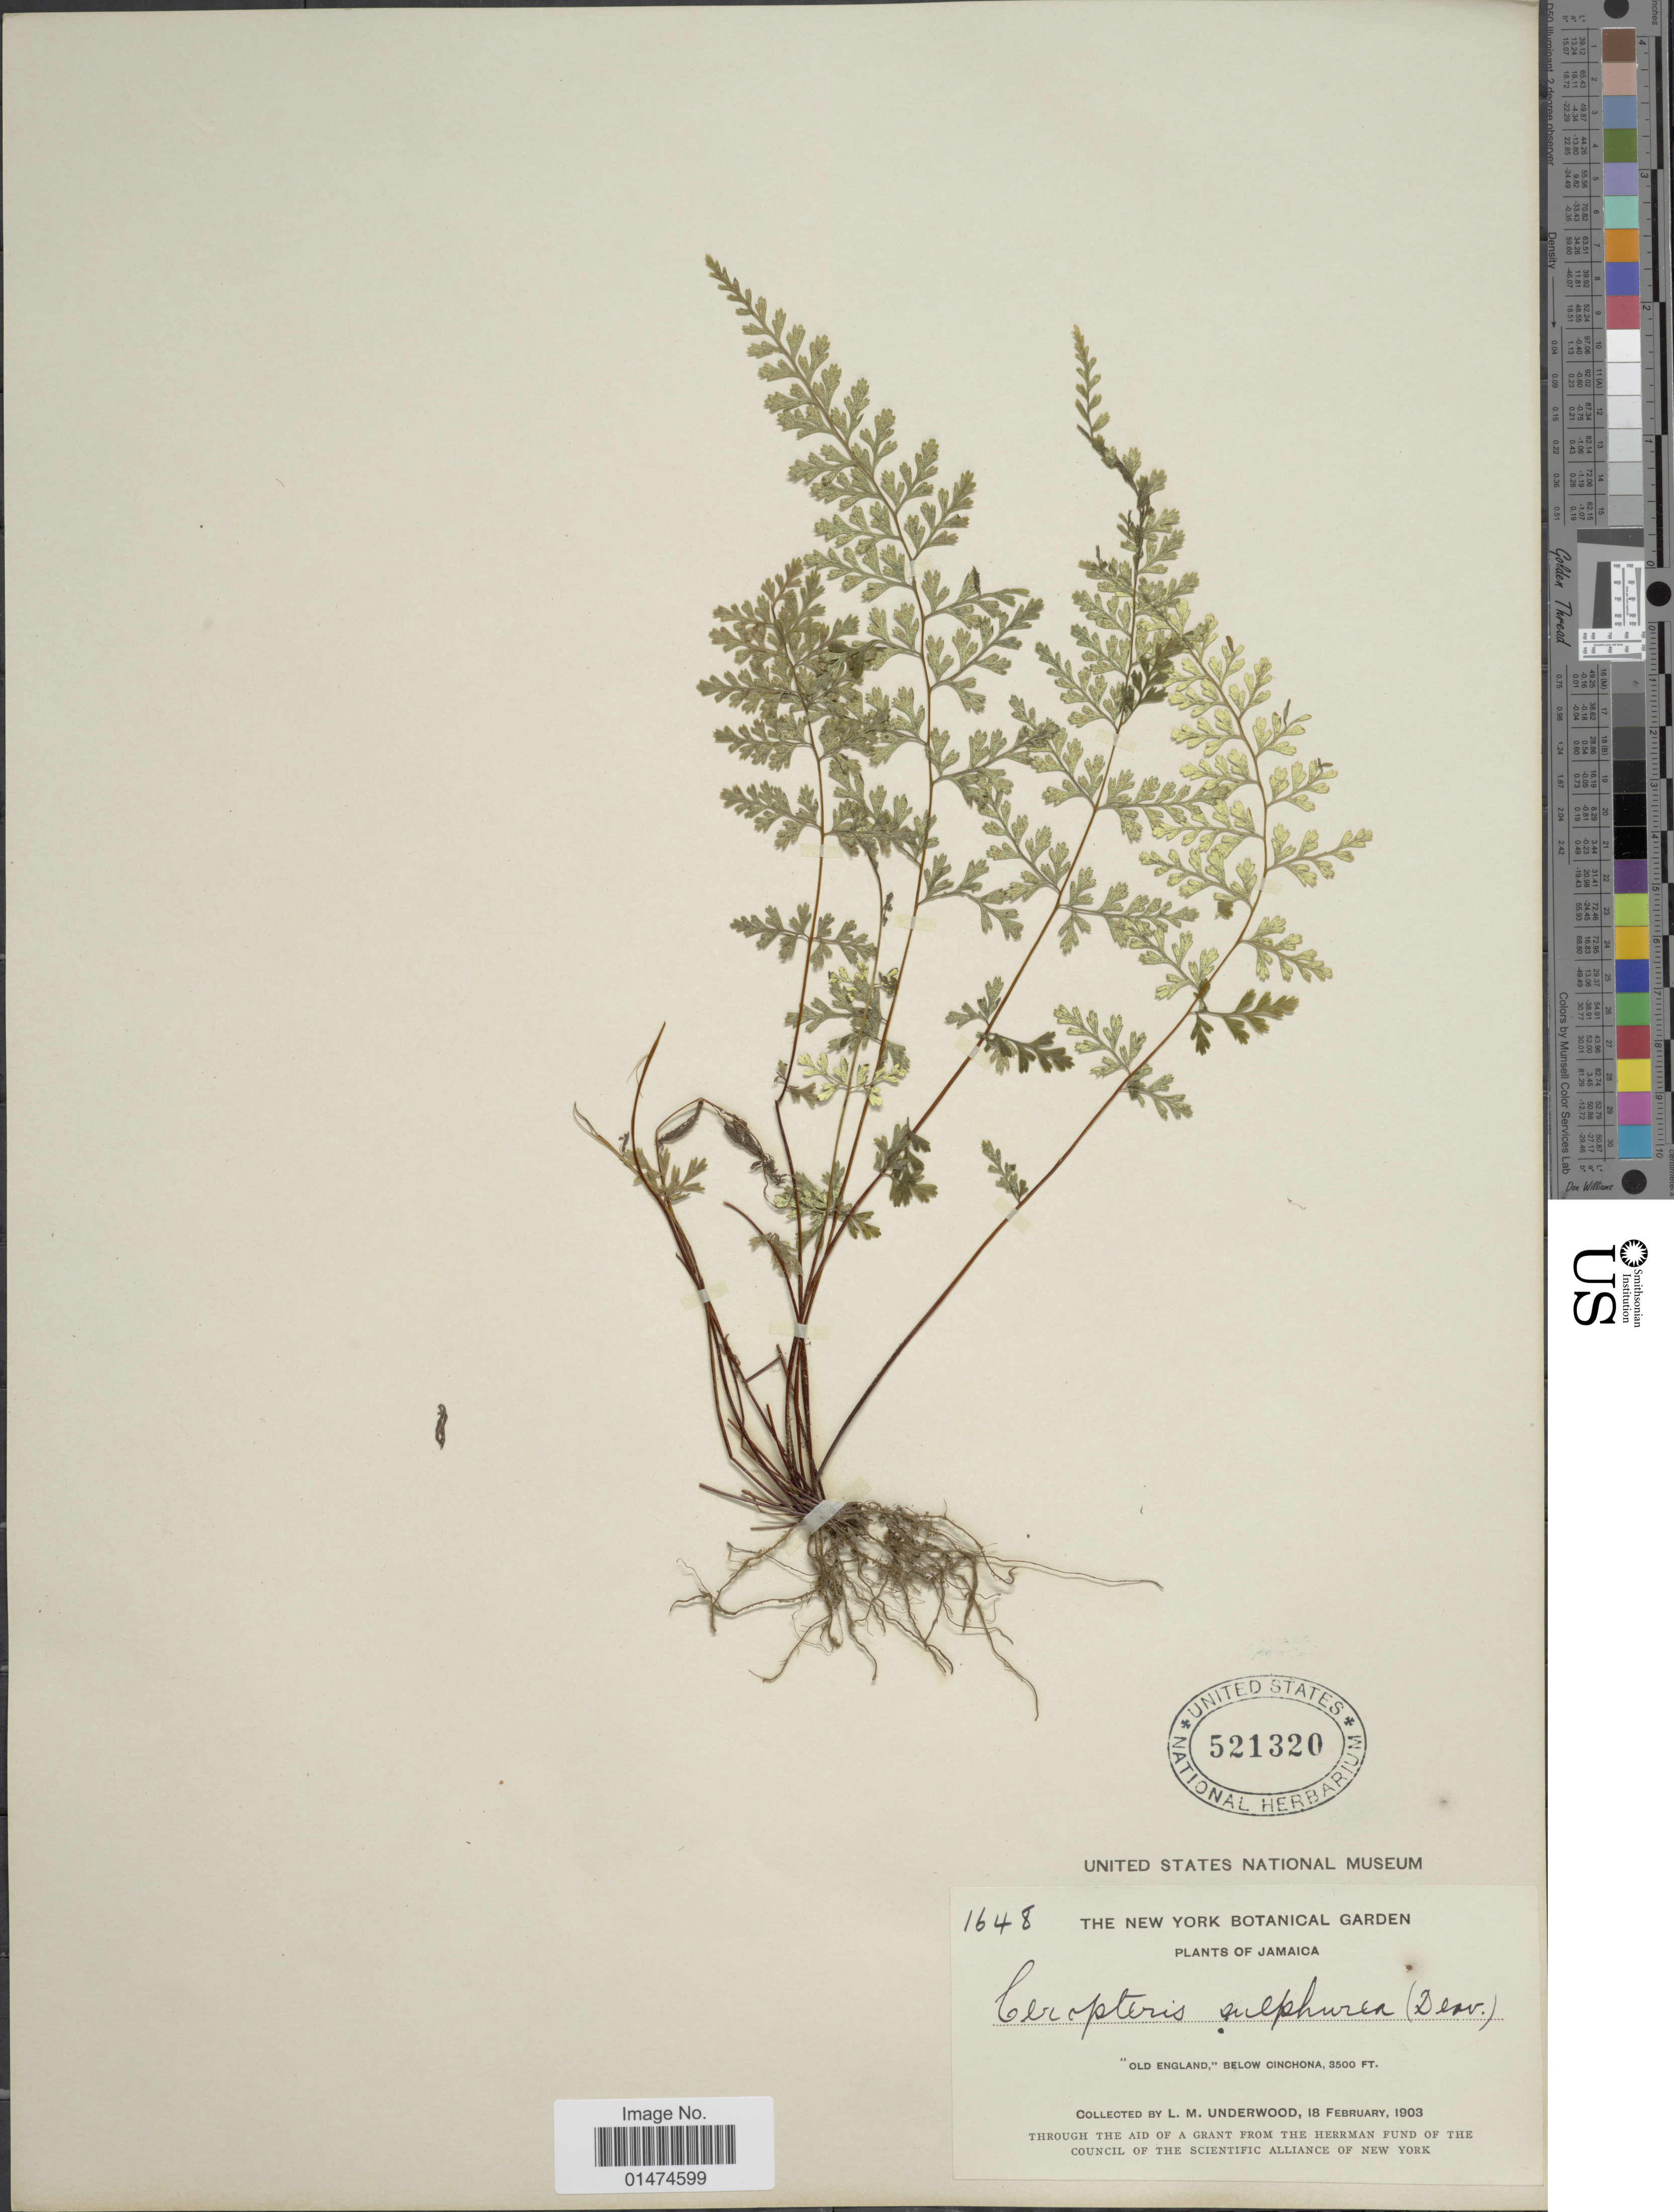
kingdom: Plantae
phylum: Tracheophyta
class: Polypodiopsida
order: Polypodiales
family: Pteridaceae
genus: Pityrogramma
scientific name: Pityrogramma sulphurea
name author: (Sw.) Maxon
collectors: L. M. Underwood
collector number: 1648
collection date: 1903-02-18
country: Jamaica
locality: Jamaica, Old England, below Cinchona.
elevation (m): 1067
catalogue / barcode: US 521320